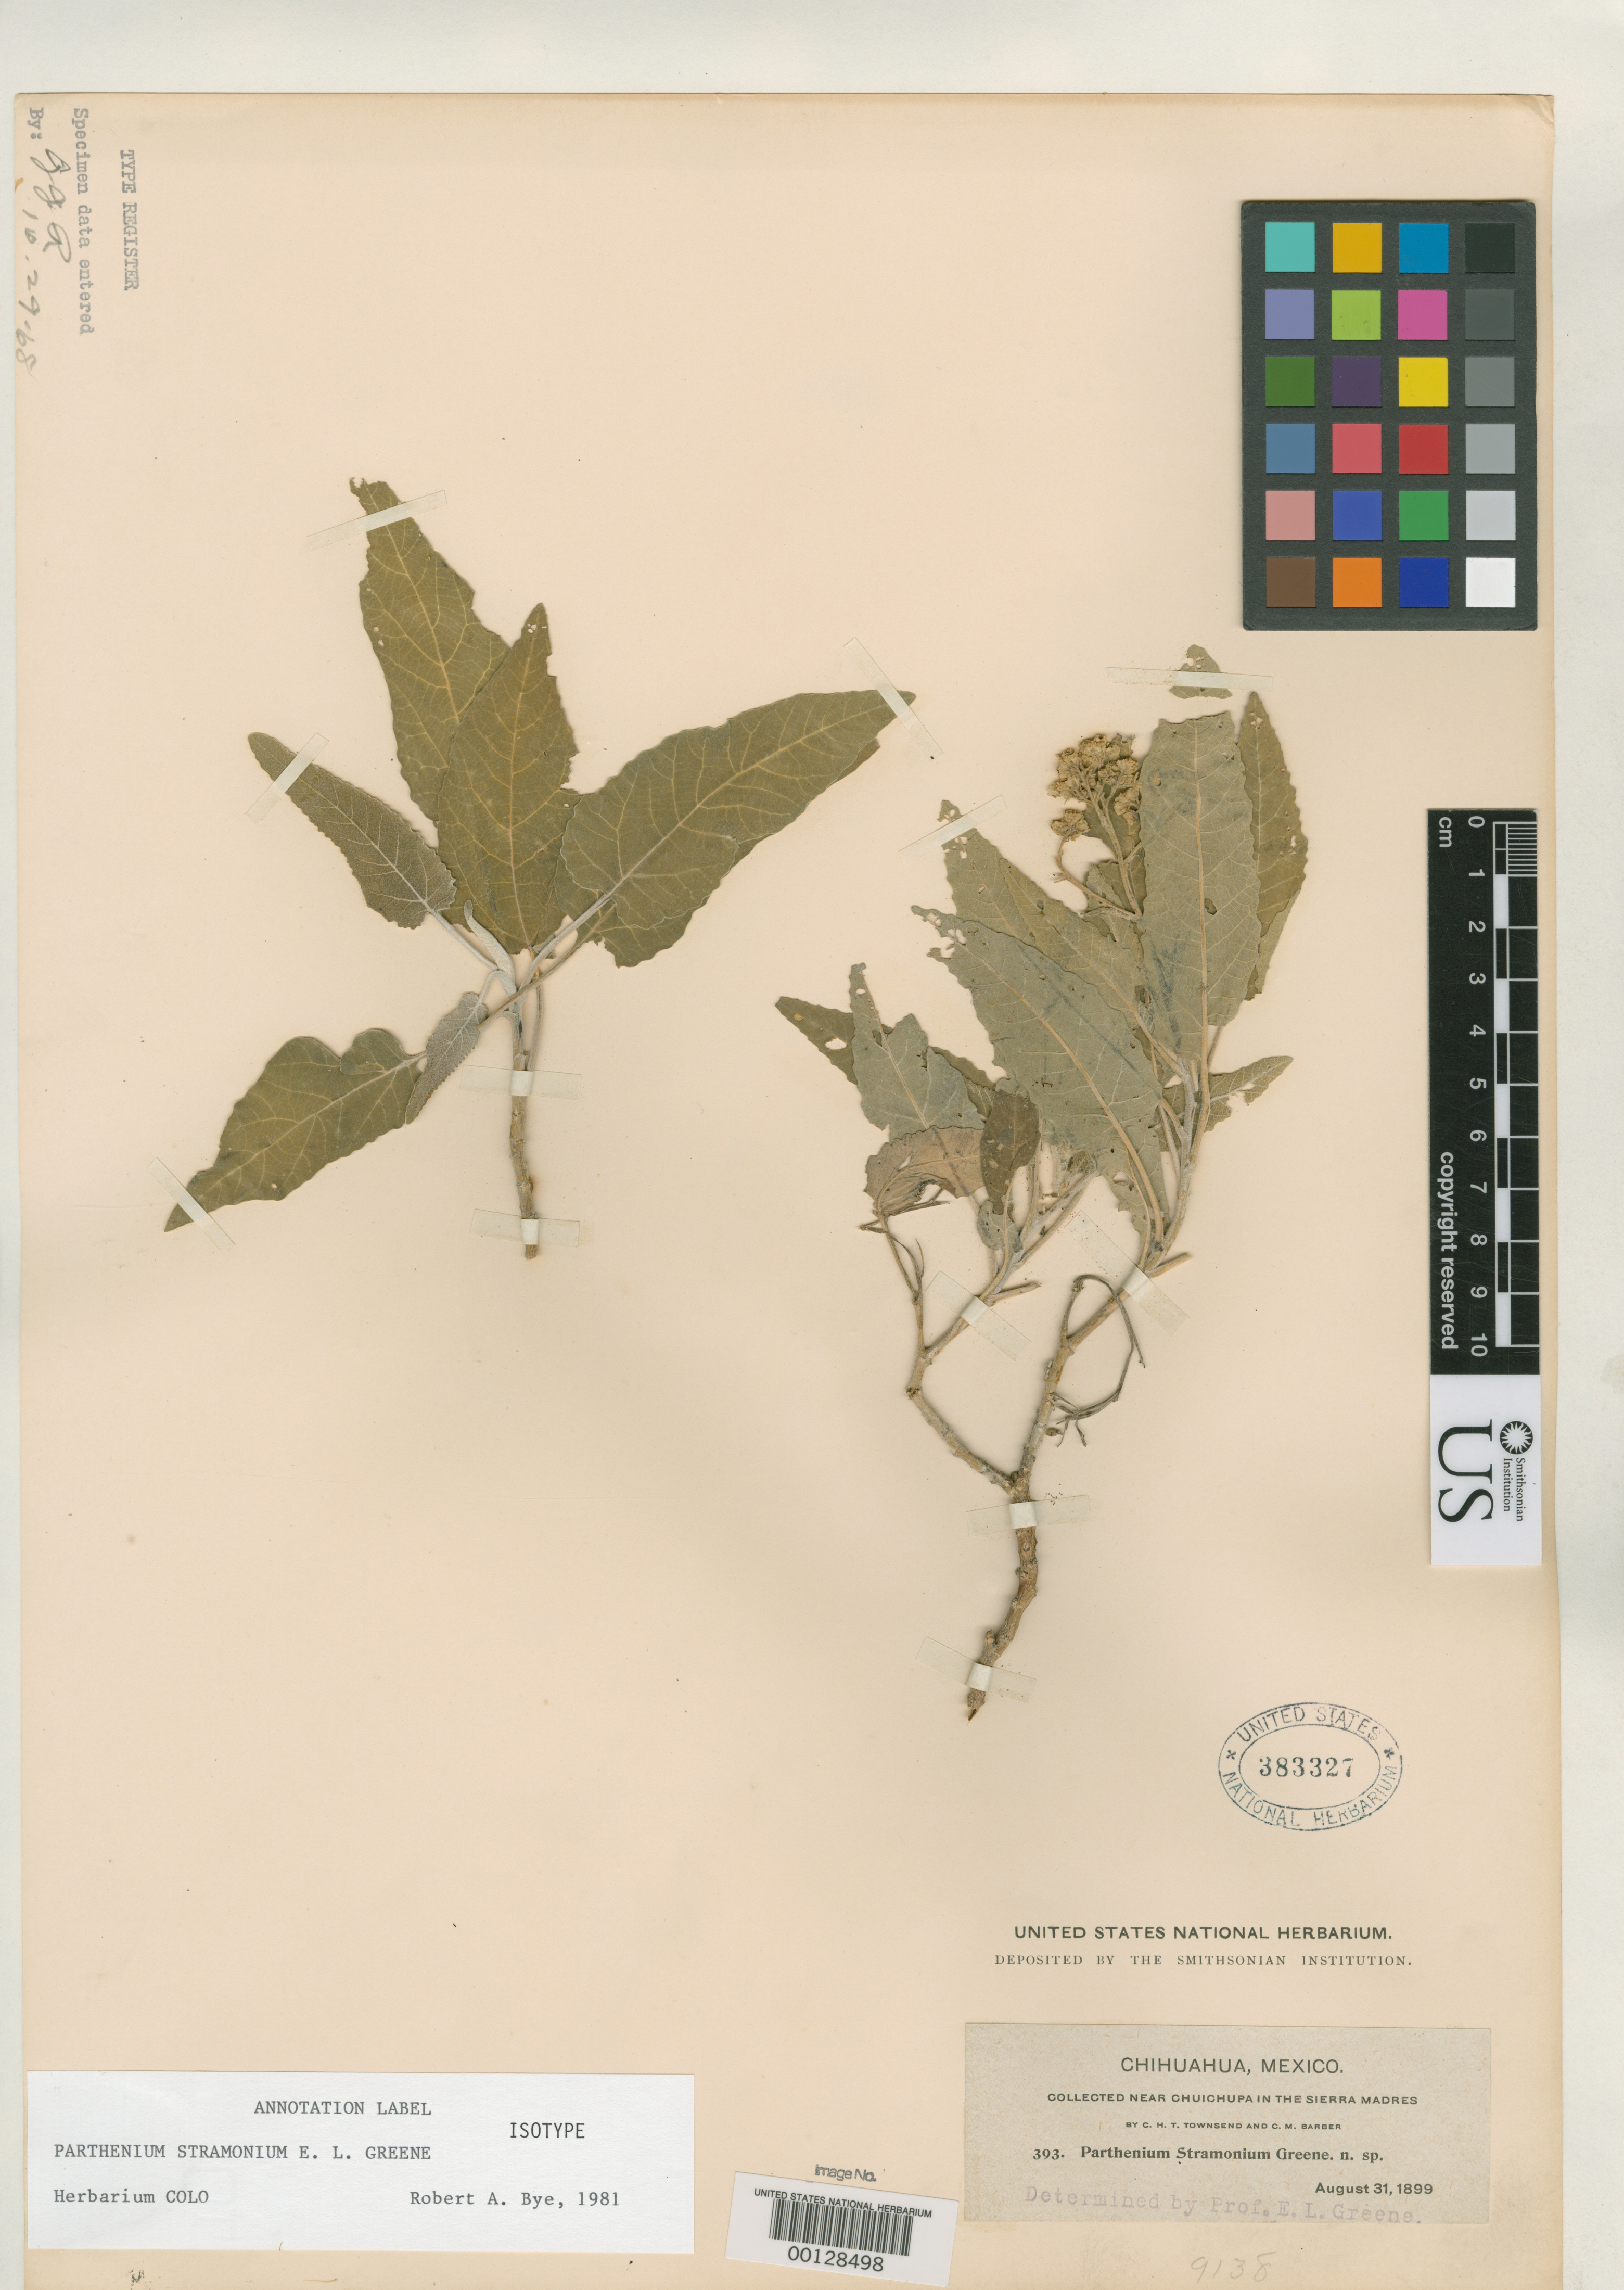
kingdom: Plantae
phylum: Tracheophyta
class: Magnoliopsida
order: Asterales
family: Asteraceae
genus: Parthenium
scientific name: Parthenium stramonium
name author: Greene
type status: Isotype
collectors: C. H. T. Townsend & C. Barber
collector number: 393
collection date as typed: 31 Aug 1899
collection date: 1899-08-31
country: Mexico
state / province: Chihuahua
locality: Near Chuichupa, in Sierra Madres.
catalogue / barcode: US 383327